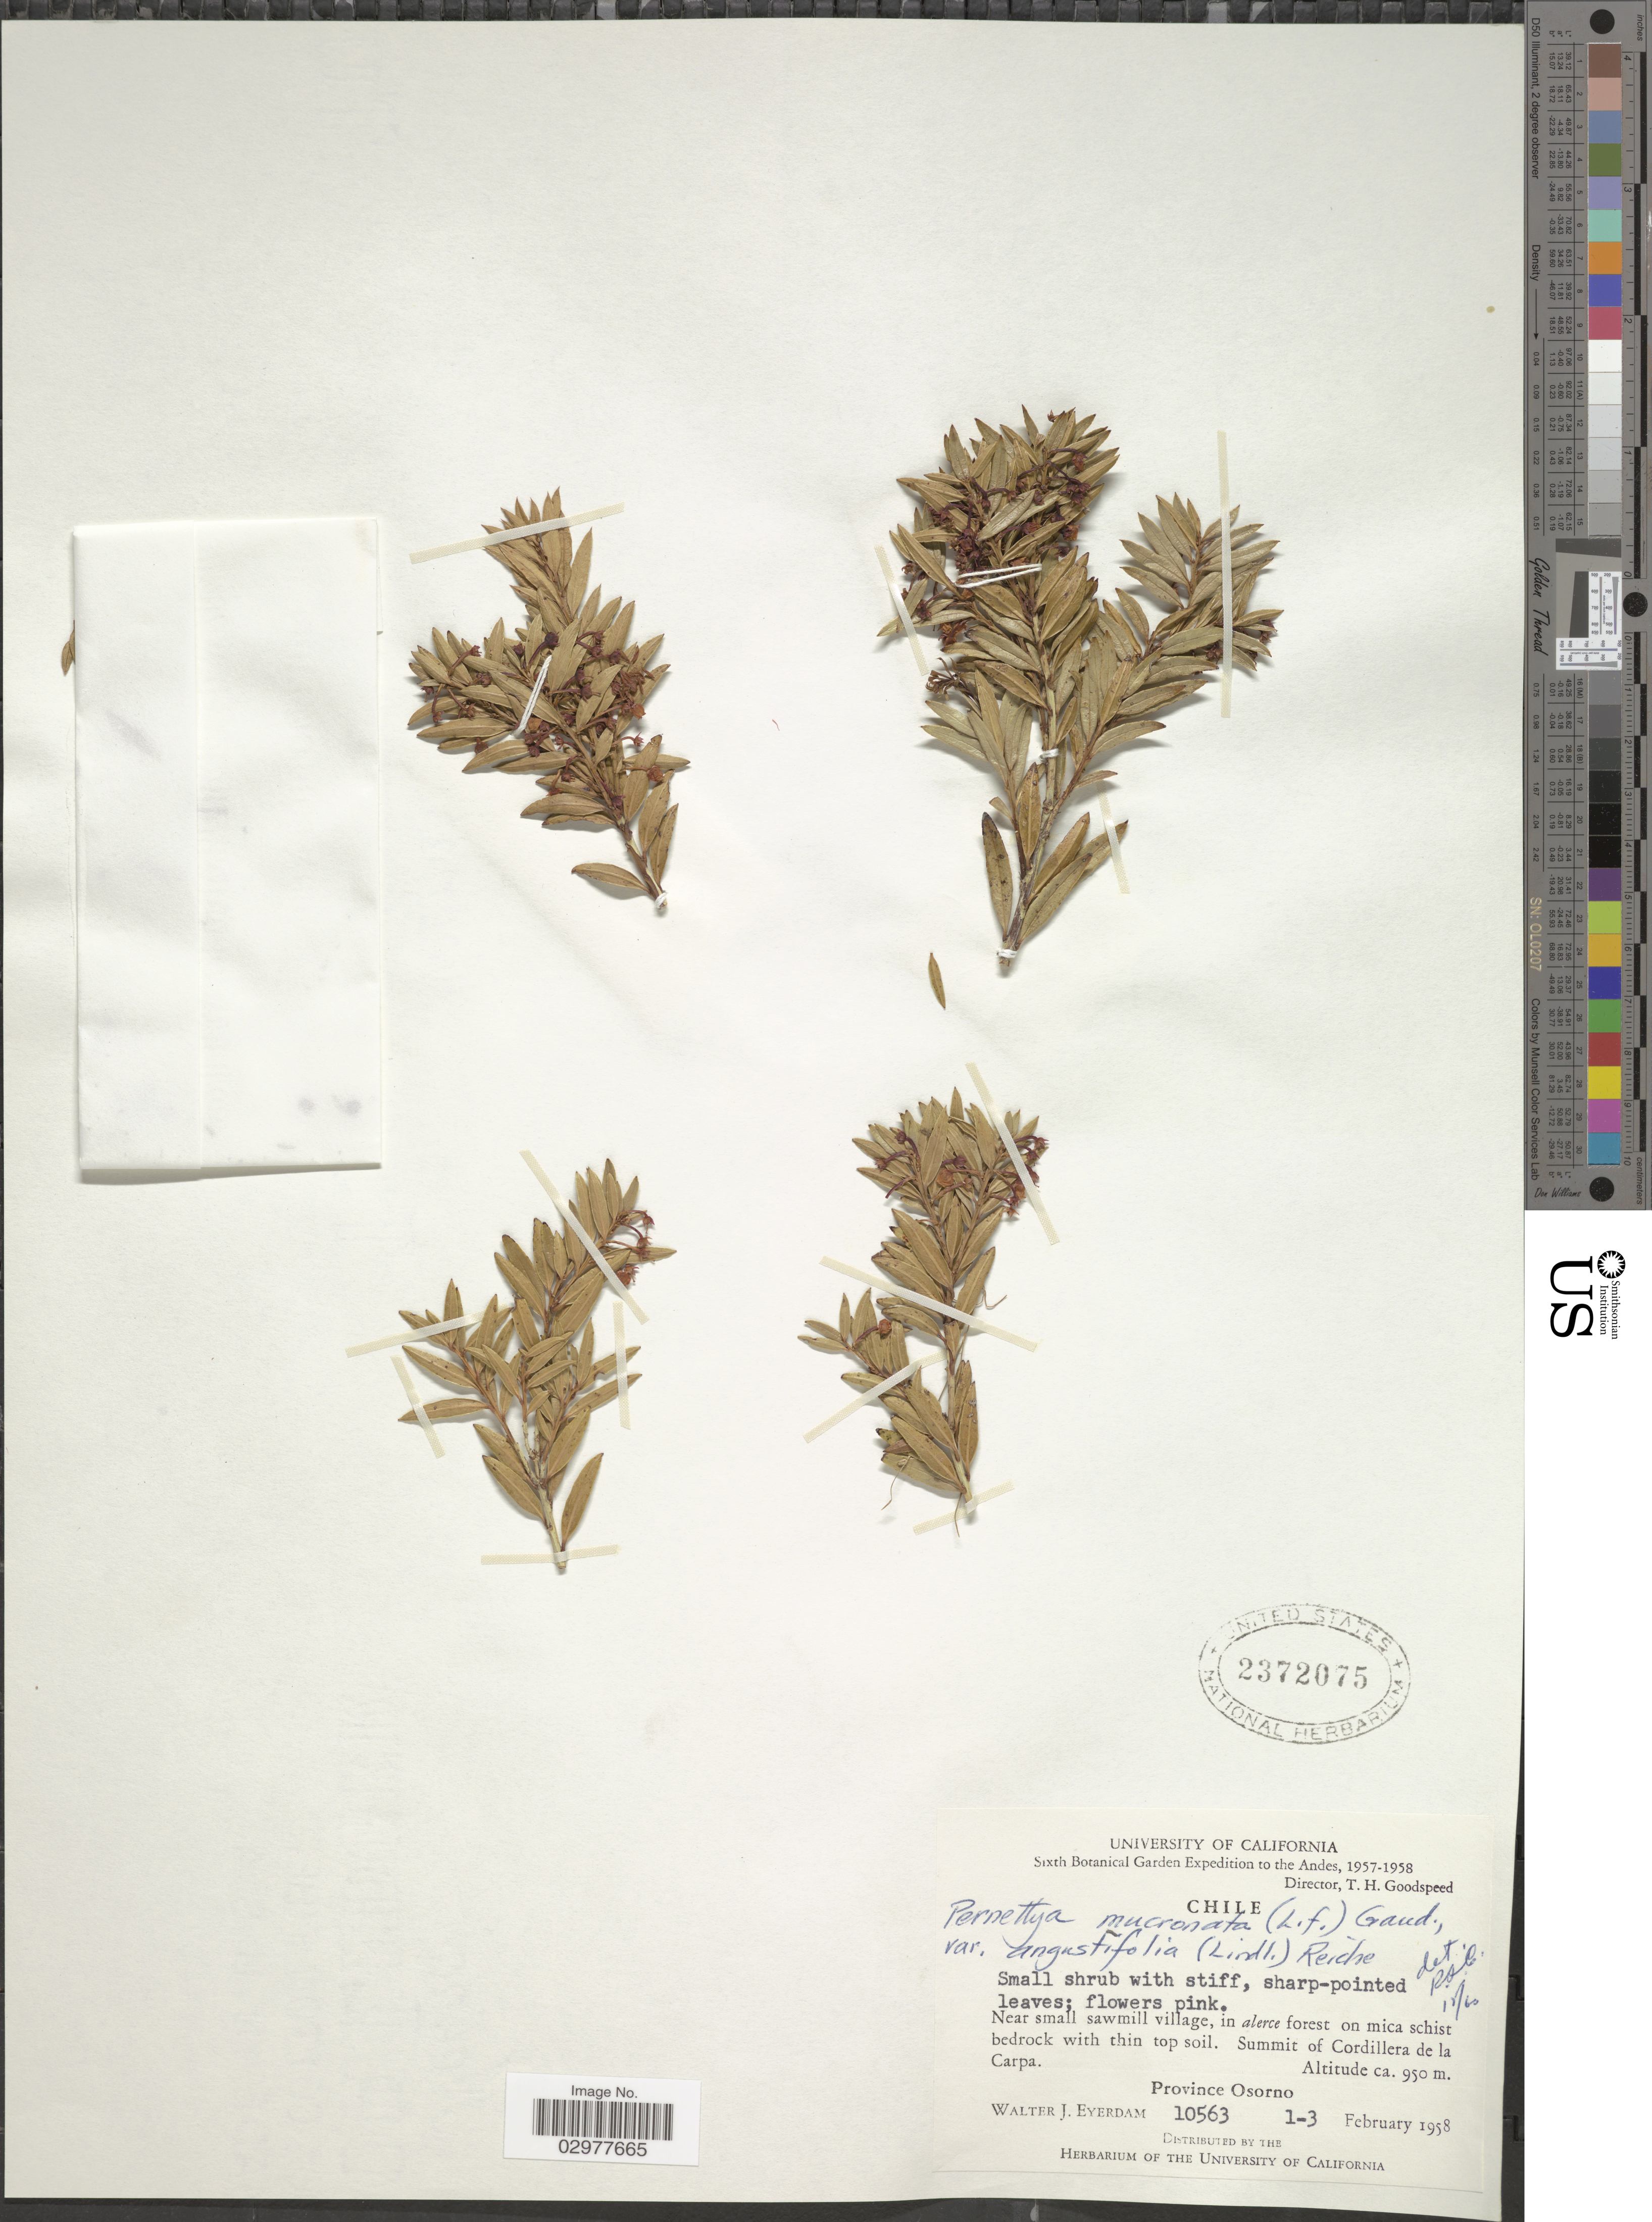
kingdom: Plantae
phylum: Tracheophyta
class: Magnoliopsida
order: Ericales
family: Ericaceae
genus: Pernettya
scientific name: Pernettya mucronata var. angustifolia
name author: (Lindl.) Reiche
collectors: W. J. Eyerdam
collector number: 10563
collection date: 1958-02-01/1958-02-03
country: Chile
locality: The Andes, Near small sawmill village. Summit of Cordillera de la Carpa. Province Osorno.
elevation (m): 950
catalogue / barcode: US 2372075